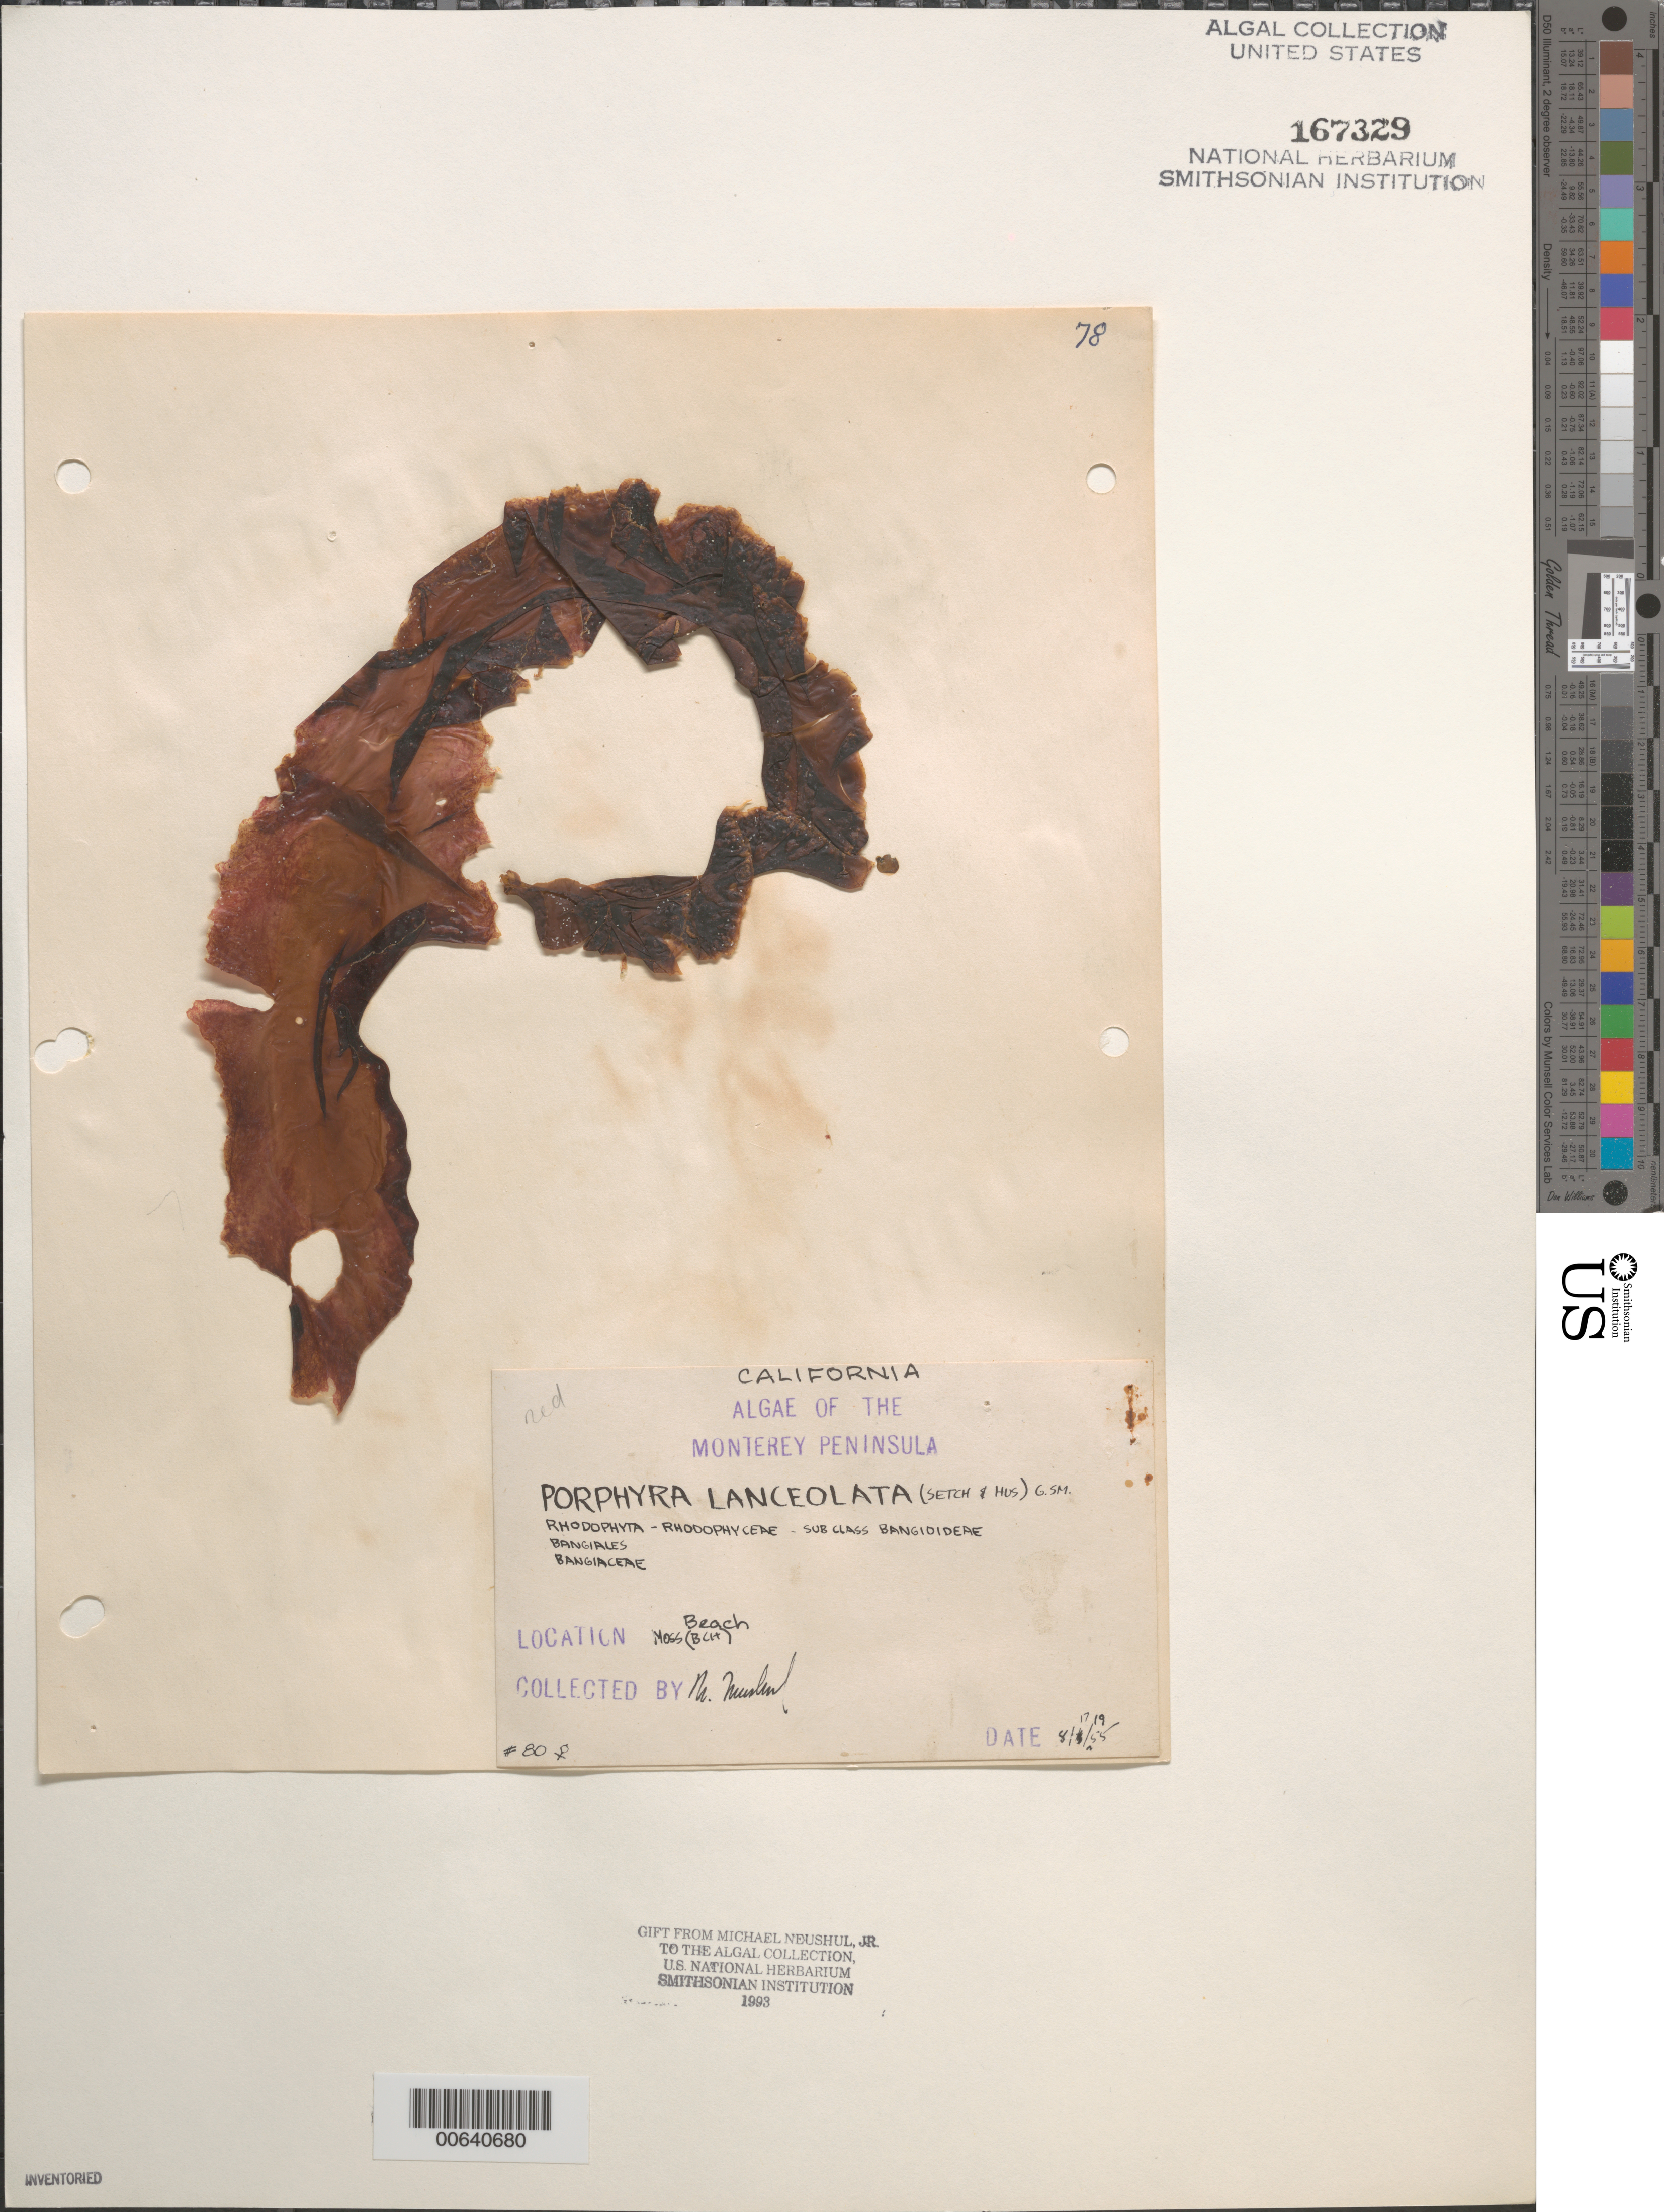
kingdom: Plantae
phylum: Rhodophyta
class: Bangiophyceae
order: Bangiales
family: Bangiaceae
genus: Pyropia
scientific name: Pyropia lanceolata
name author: (Setchell & Hus) S.C. Lindstrom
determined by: Algae name updating Project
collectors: M. Neushul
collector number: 80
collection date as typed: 17 Aug 1955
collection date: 1955-08-17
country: United States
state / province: California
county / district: Monterey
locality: Moss Beach, Monterey Peninsula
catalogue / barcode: US 167329